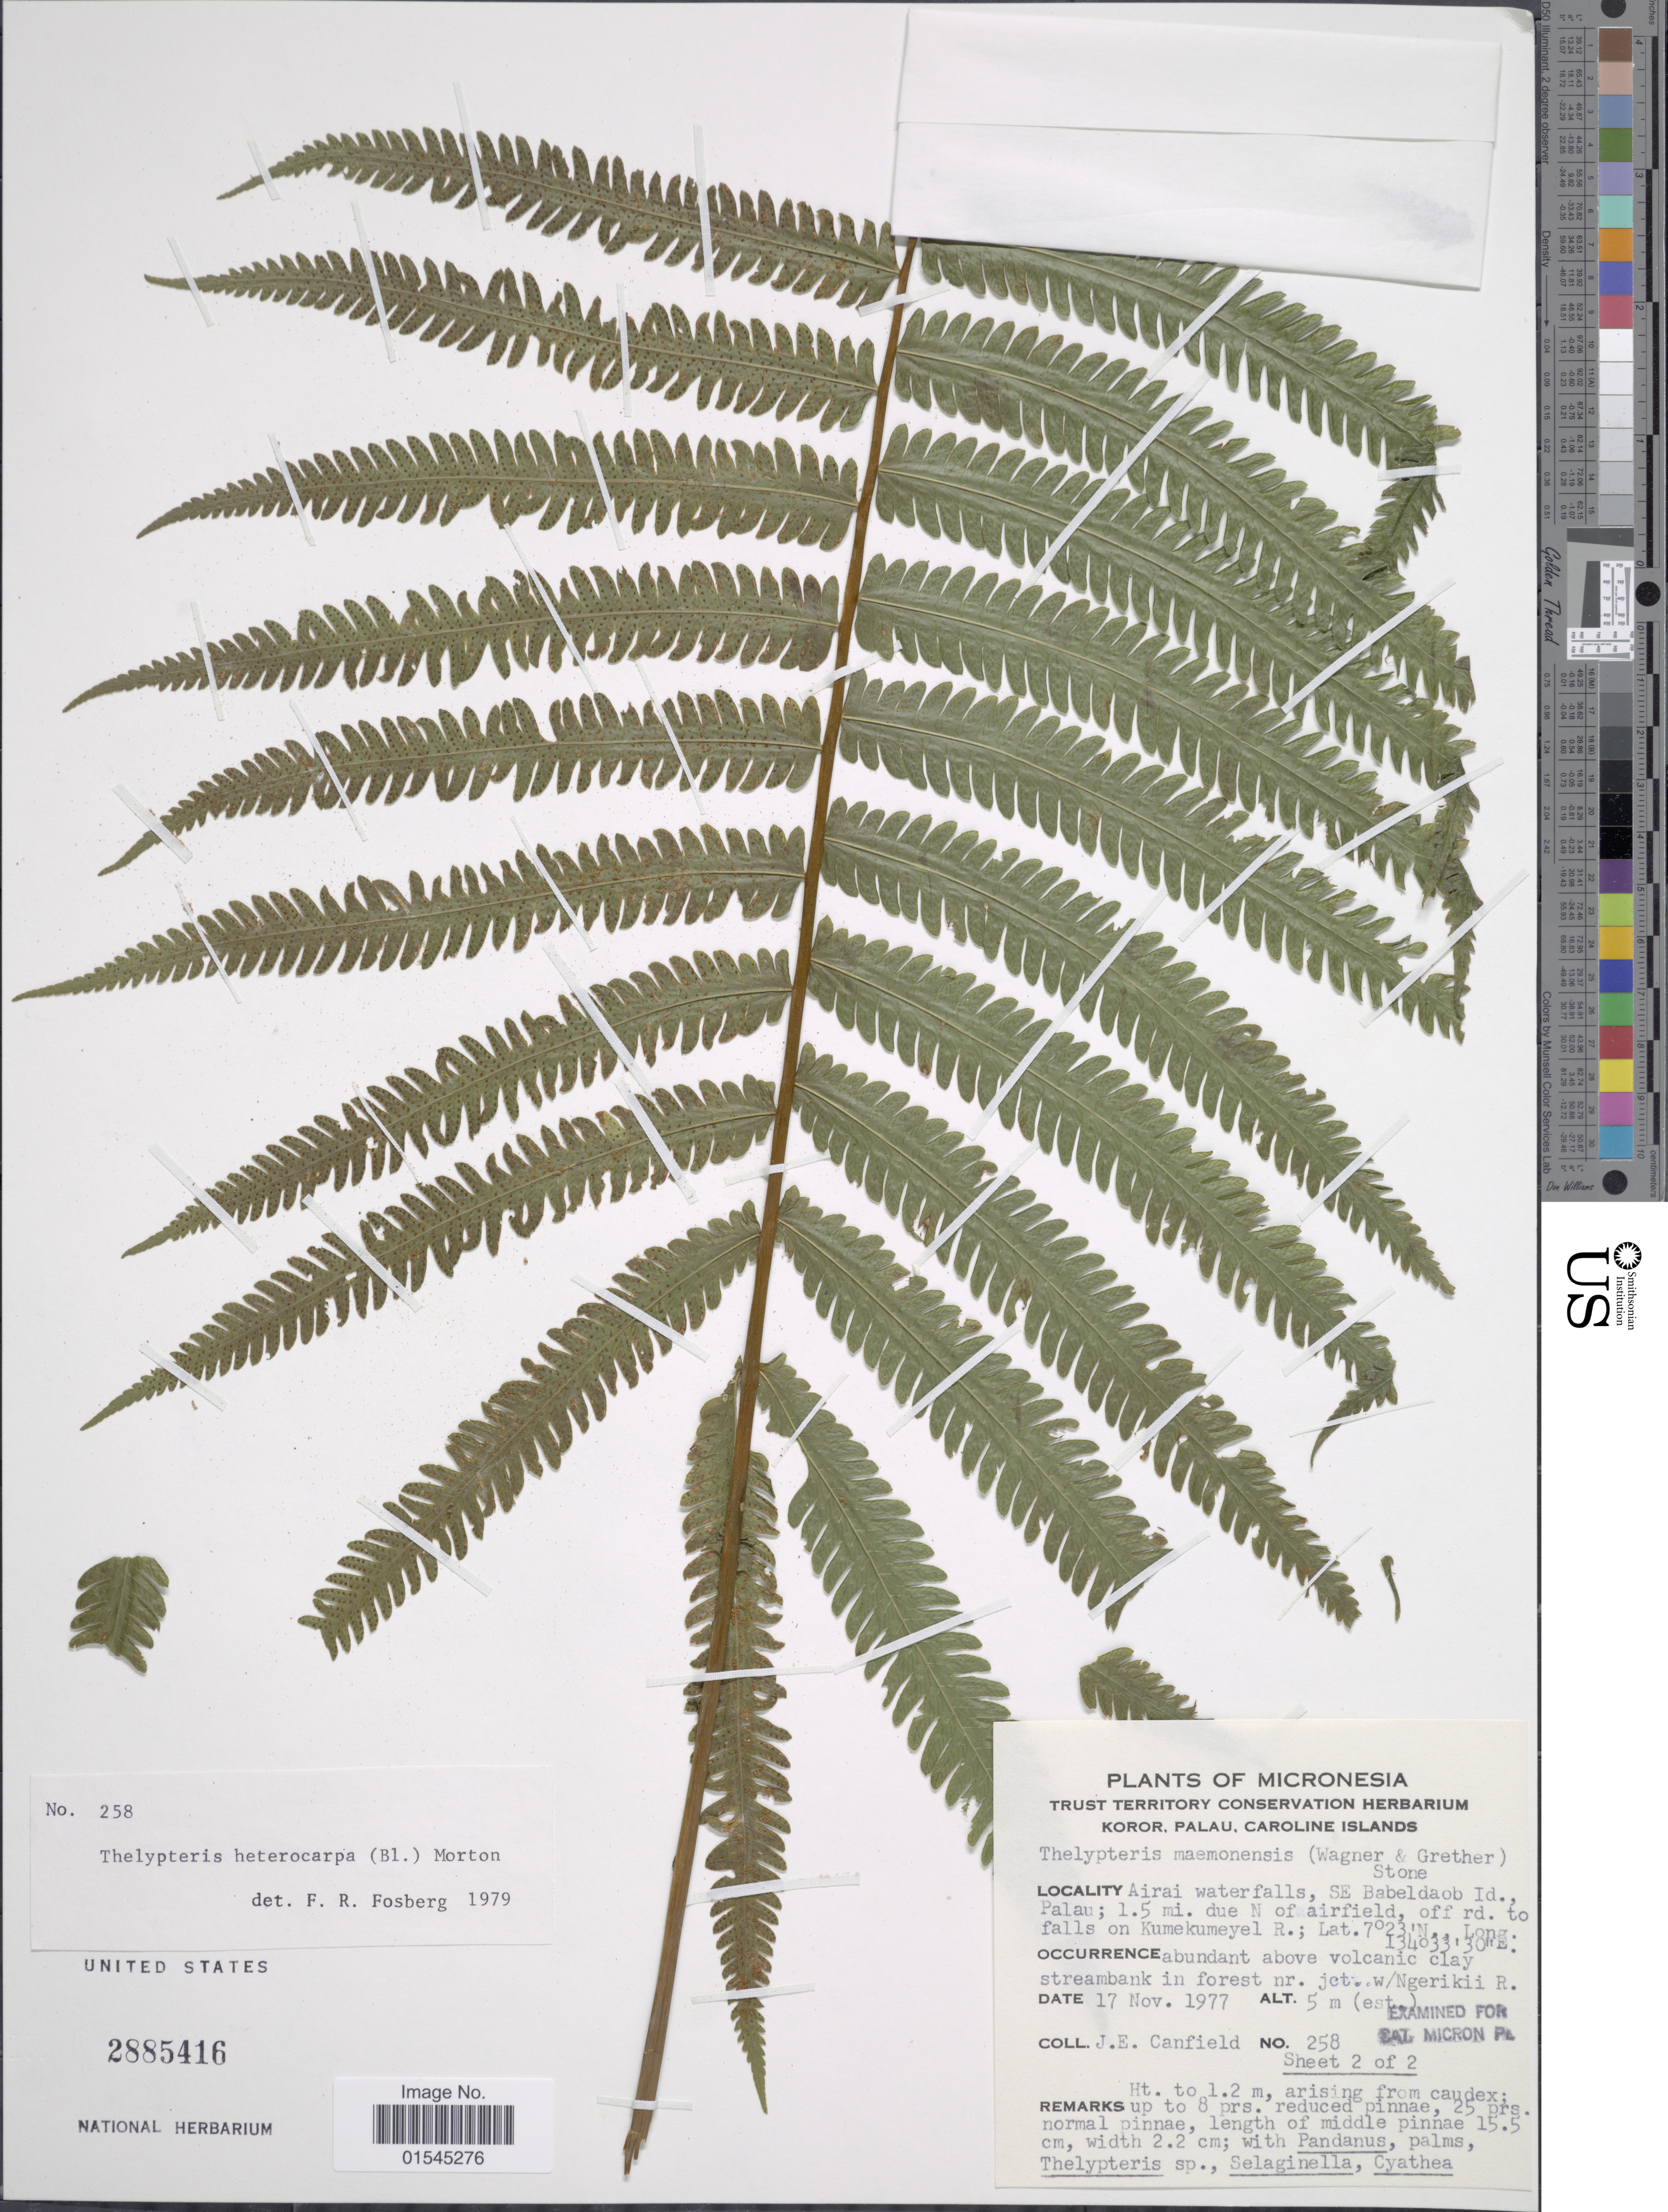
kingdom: Plantae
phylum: Tracheophyta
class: Polypodiopsida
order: Polypodiales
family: Thelypteridaceae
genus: Sphaerostephanos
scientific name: Sphaerostephanos heterocarpus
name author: (Blume) Holttum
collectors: J. E. Canfield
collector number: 258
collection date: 1970-11-17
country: Palau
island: Babeldaob [Babelthuap]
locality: Micronesia. Koro, Palau, Caroline Islands. Airai watrefalls, SE Babeldaob Id., Palau: 1.5 mi due N of airfield, off rd. to falls on KumekumeyelR.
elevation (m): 5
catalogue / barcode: US 2885416